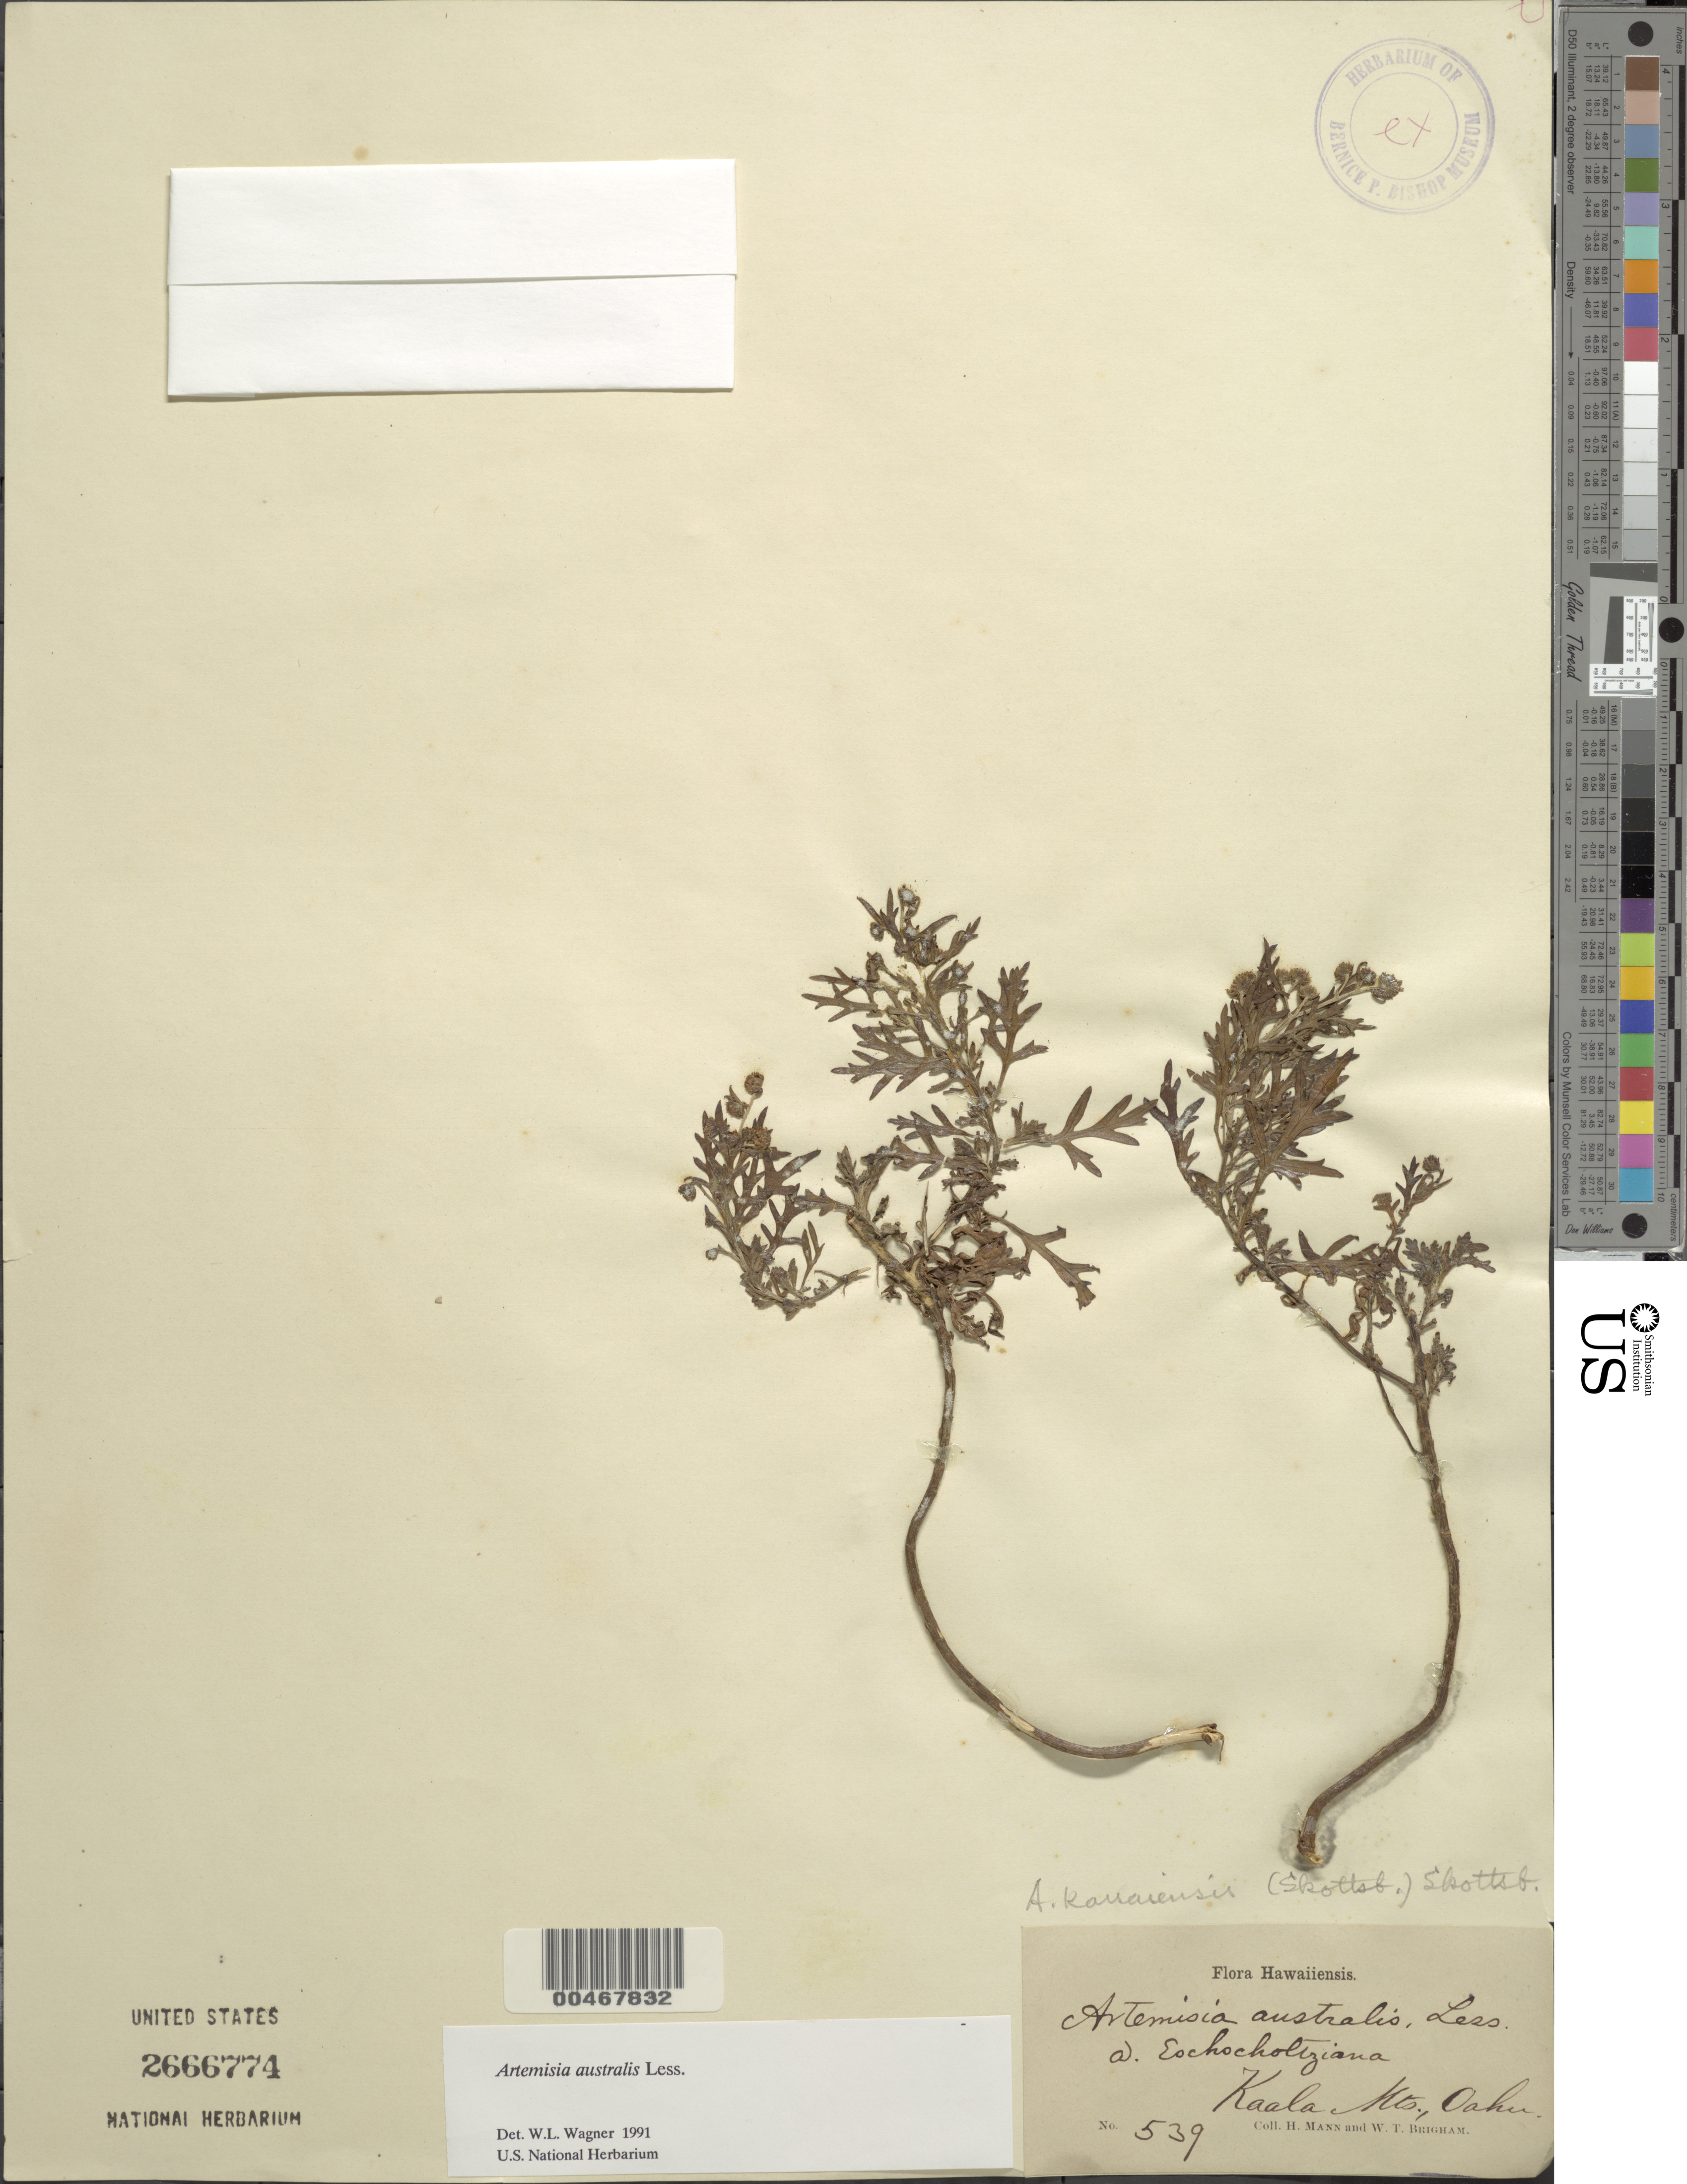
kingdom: Plantae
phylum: Tracheophyta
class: Magnoliopsida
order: Asterales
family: Asteraceae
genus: Artemisia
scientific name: Artemisia australis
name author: Less.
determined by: Wagner, W. L., (BOT), Smithsonian Institution - National Museum of Natural History (UNITED STATES)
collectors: H. Mann & W. T. Brigham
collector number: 539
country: United States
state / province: Hawaii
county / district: Honolulu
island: Oahu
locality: Kaala Mts.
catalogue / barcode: US 2666774